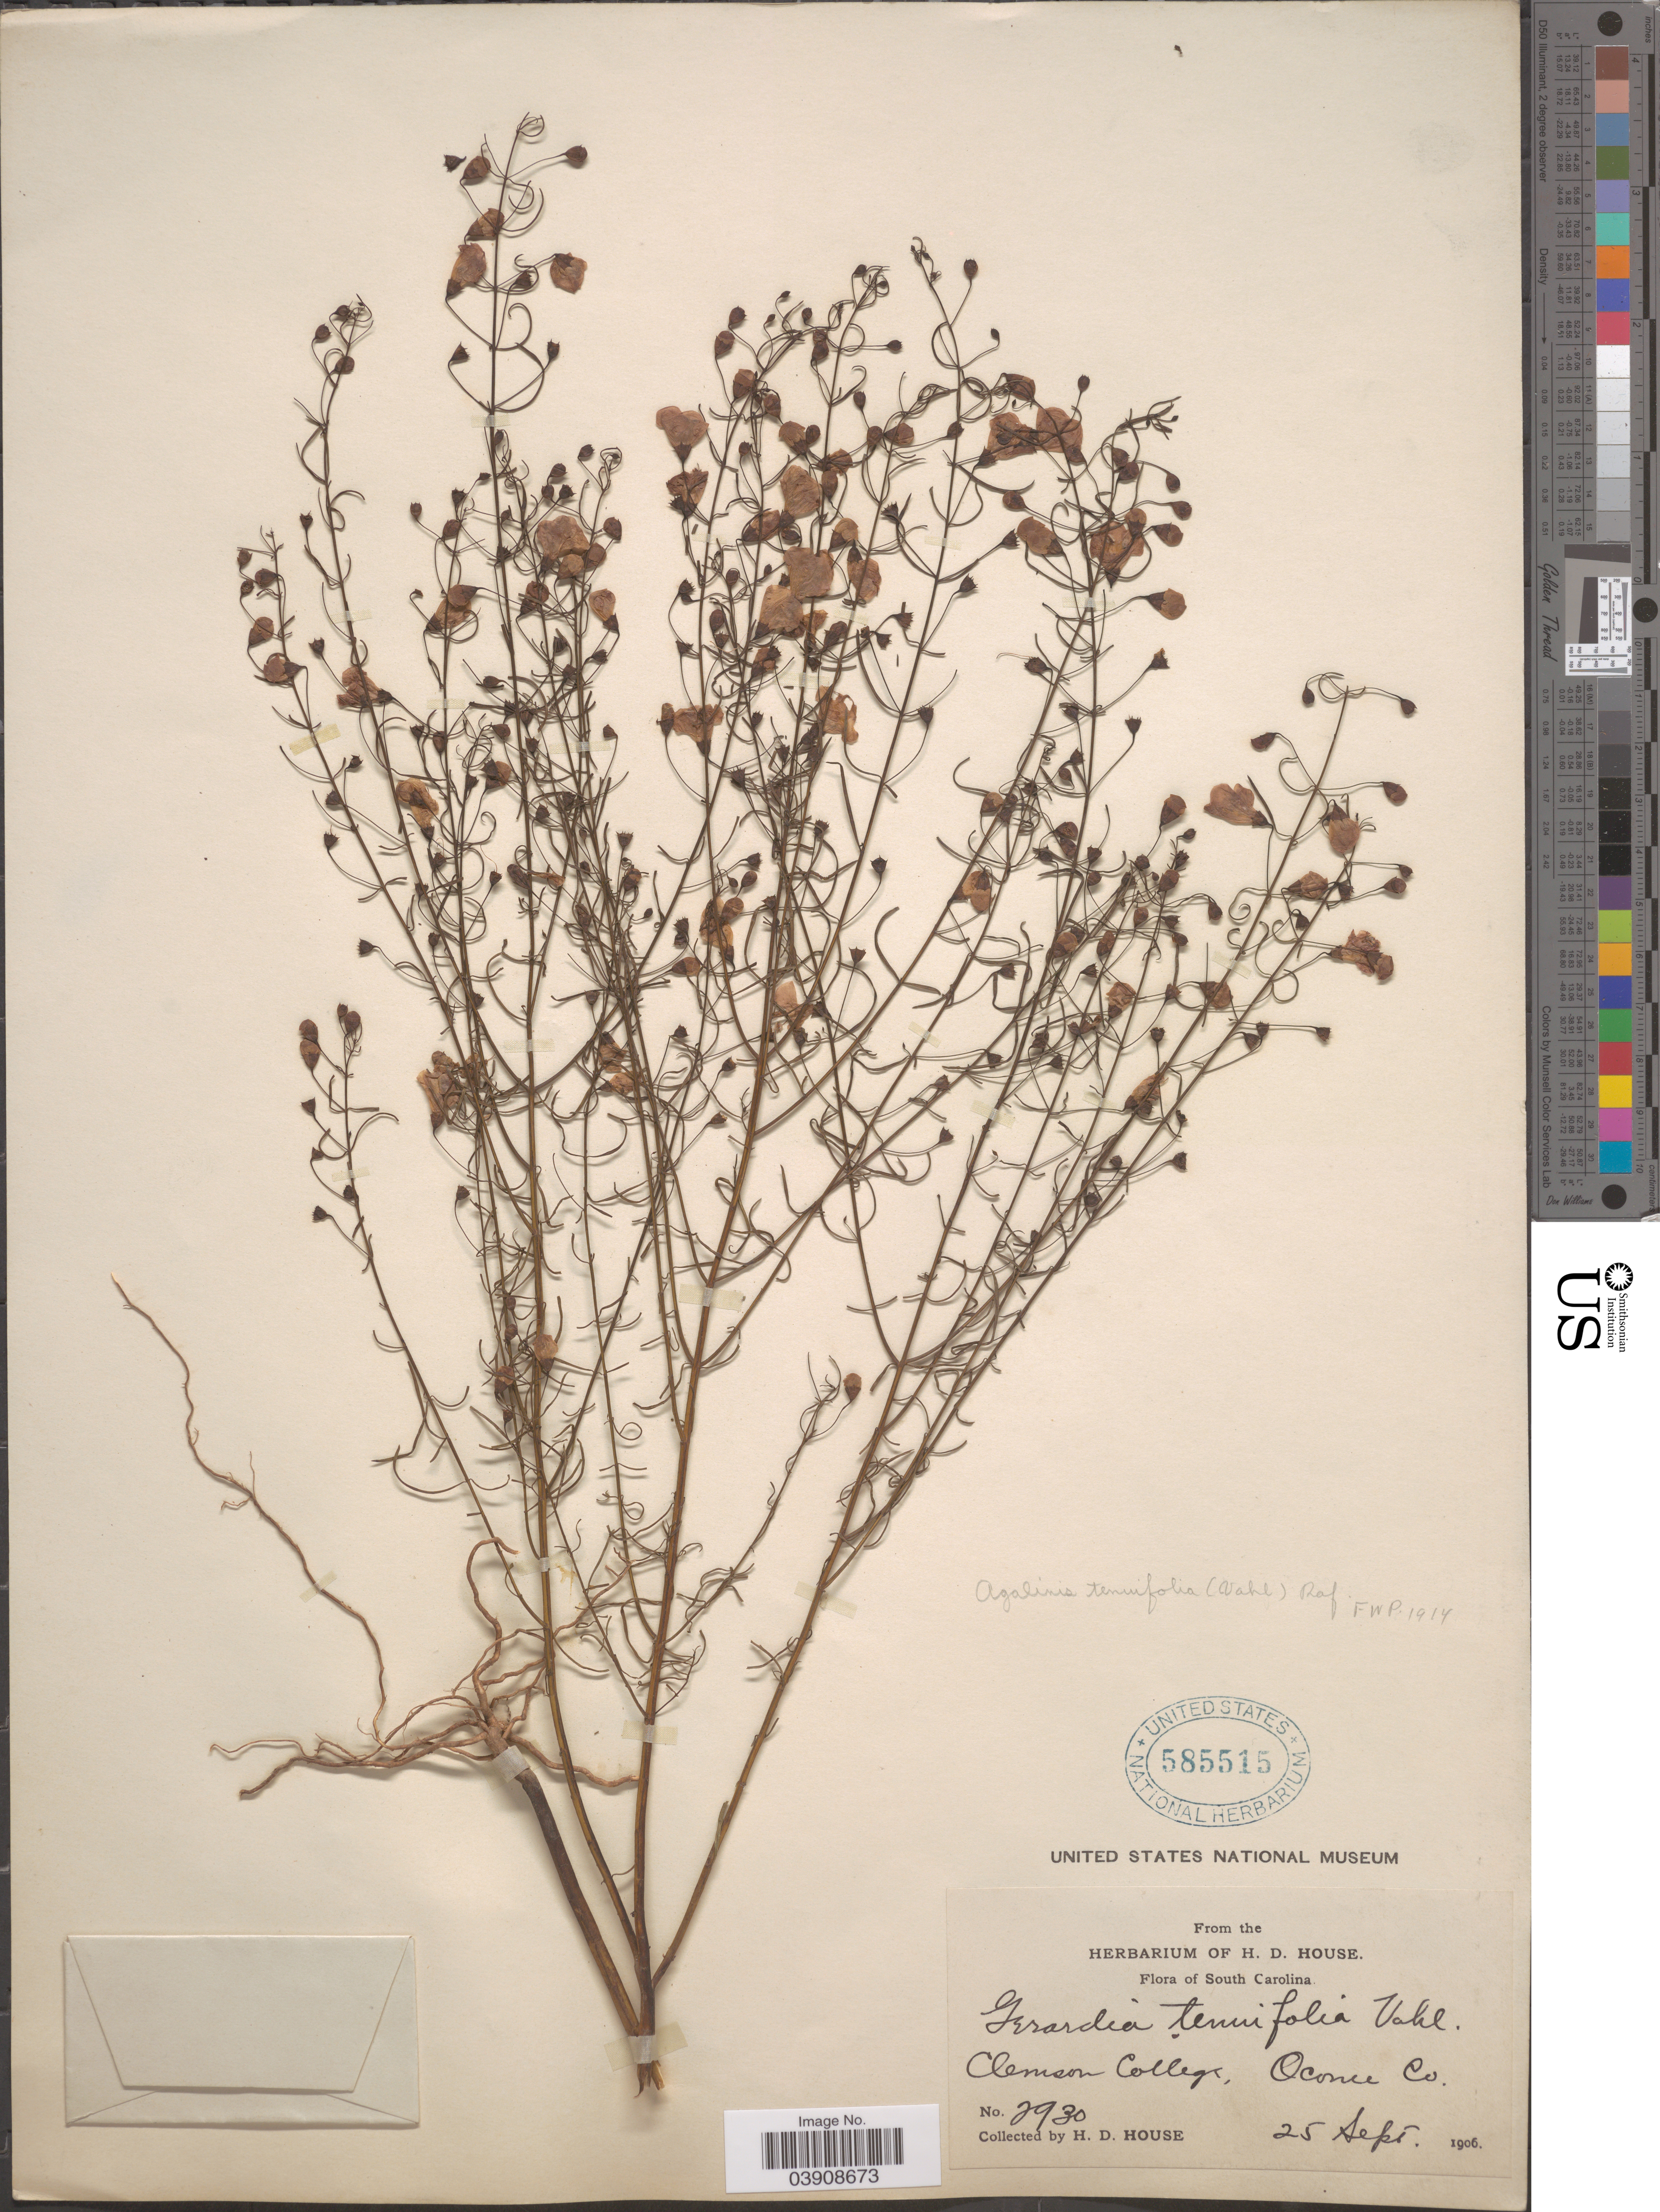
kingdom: Plantae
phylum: Tracheophyta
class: Magnoliopsida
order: Lamiales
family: Orobanchaceae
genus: Agalinis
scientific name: Agalinis tenuifolia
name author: (Vahl) Raf.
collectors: H. D. House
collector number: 2930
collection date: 1906-09-25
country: United States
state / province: South Carolina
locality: Clemson College, Oconee Co.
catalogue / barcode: US 585515